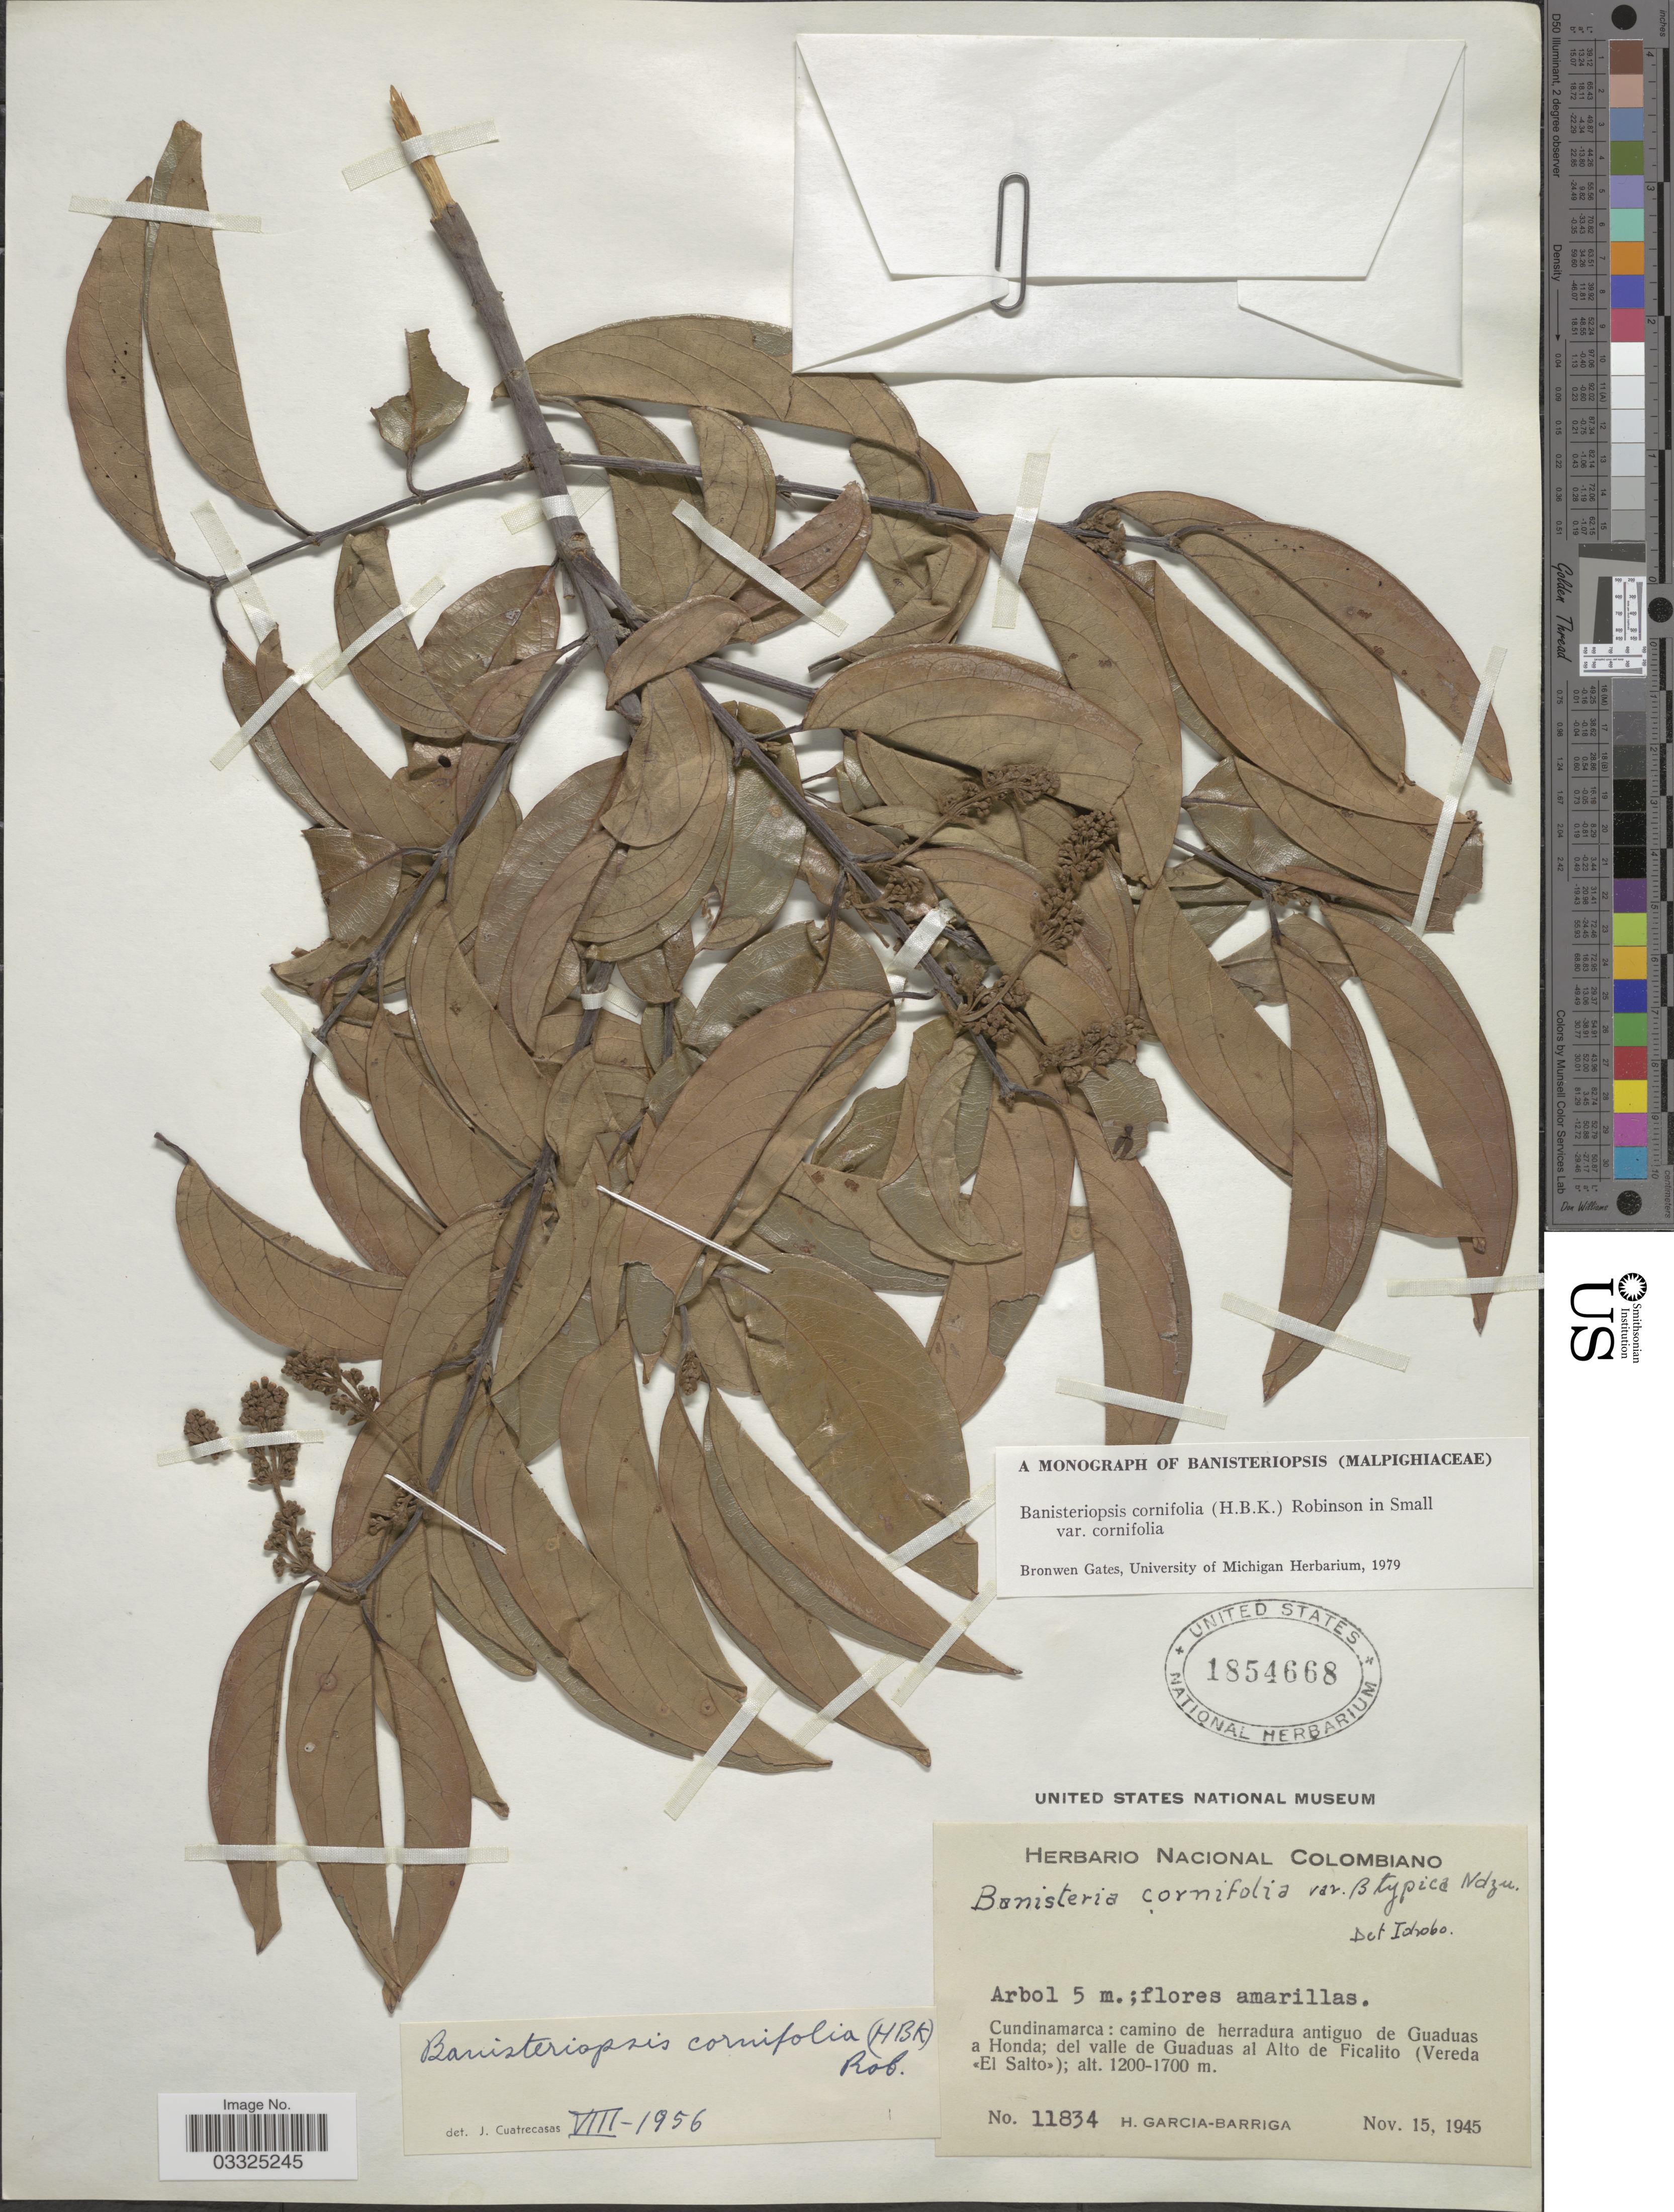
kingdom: Plantae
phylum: Tracheophyta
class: Magnoliopsida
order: Malpighiales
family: Malpighiaceae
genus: Bronwenia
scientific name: Bronwenia cornifolia var. cornifolia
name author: (Kunth) W.R. Anderson & C. Davis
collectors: H. García Barriga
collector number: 11834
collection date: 1945-11-15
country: Colombia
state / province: Cundinamarca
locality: Camino de herradura antiguo de Guaduas a Honda; del valle de Guaduas al Alto de Ficalito (Vereda El Salto)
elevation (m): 1200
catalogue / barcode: US 1854668